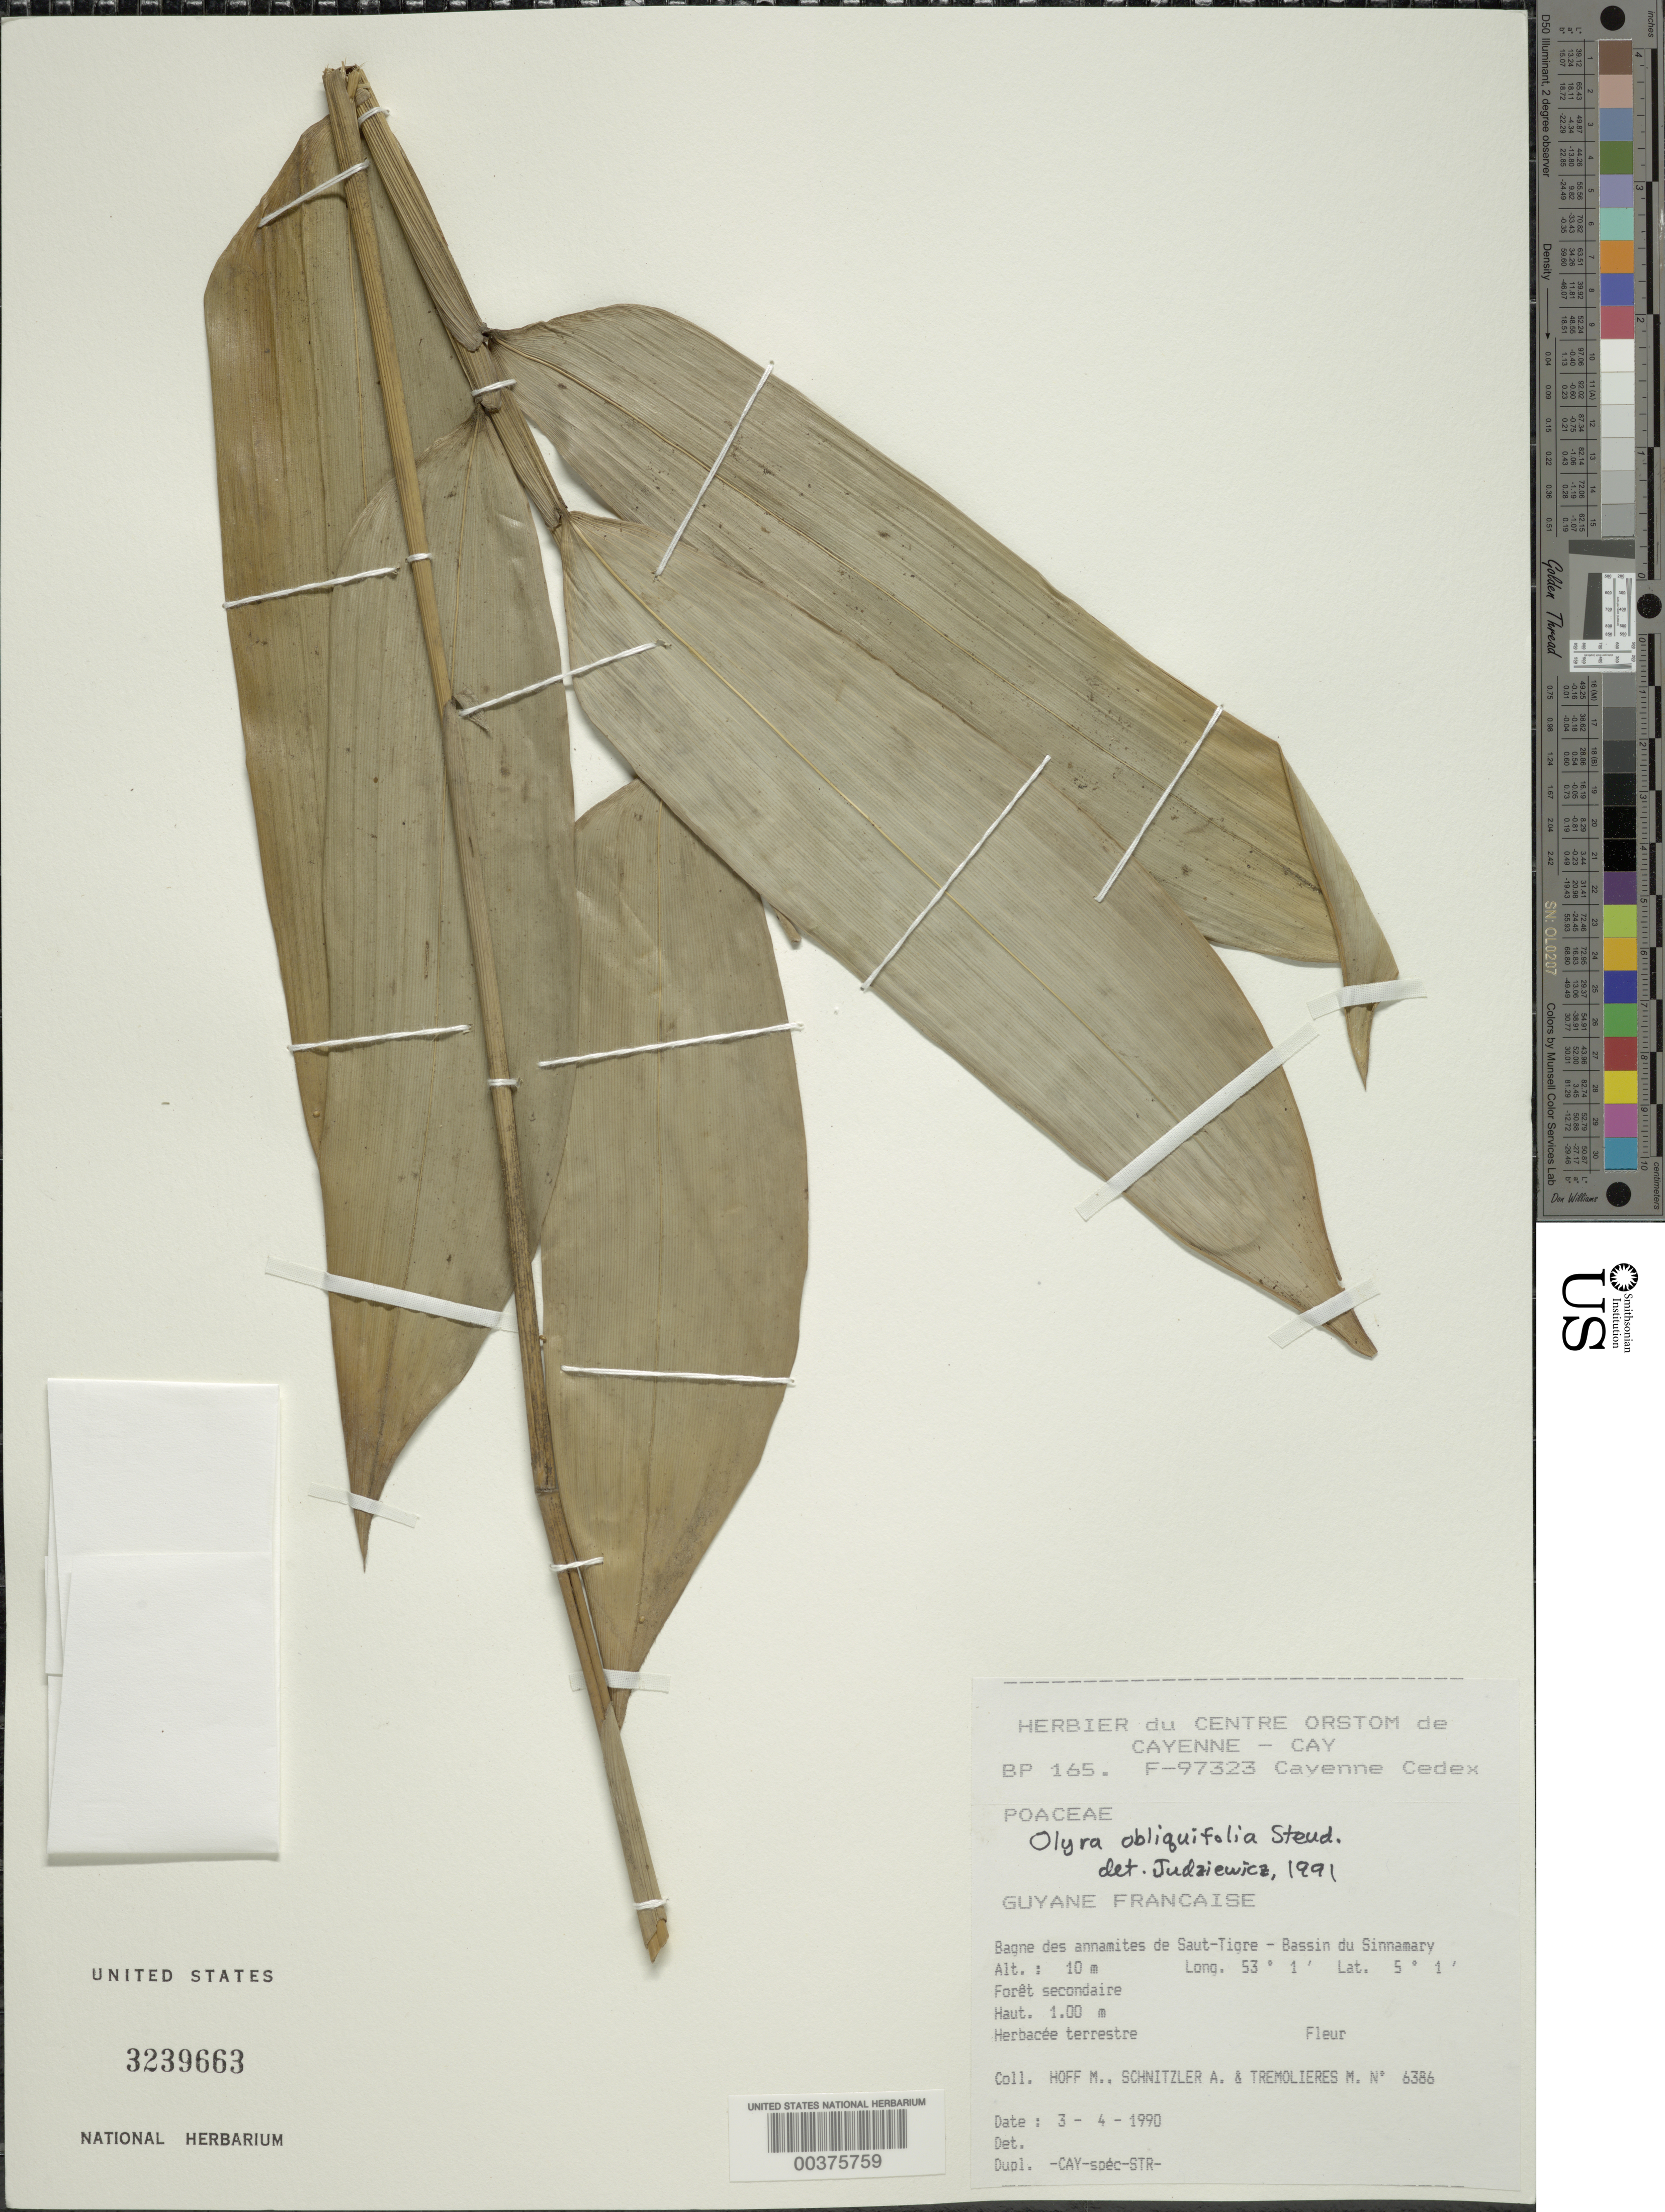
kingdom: Plantae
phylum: Tracheophyta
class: Liliopsida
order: Poales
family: Poaceae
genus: Olyra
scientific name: Olyra obliquifolia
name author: Steud.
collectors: M. Hoff, A. Schnitzler & M. Tremolieres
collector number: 6386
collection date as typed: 03 Apr 1990 or 04 Mar 1990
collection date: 1990-03-04 or 1990-04-03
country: French Guiana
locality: Bagne des annamites de saut-tigre-bassin du sinnamary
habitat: Foret secondaire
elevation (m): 10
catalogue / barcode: US 3239663